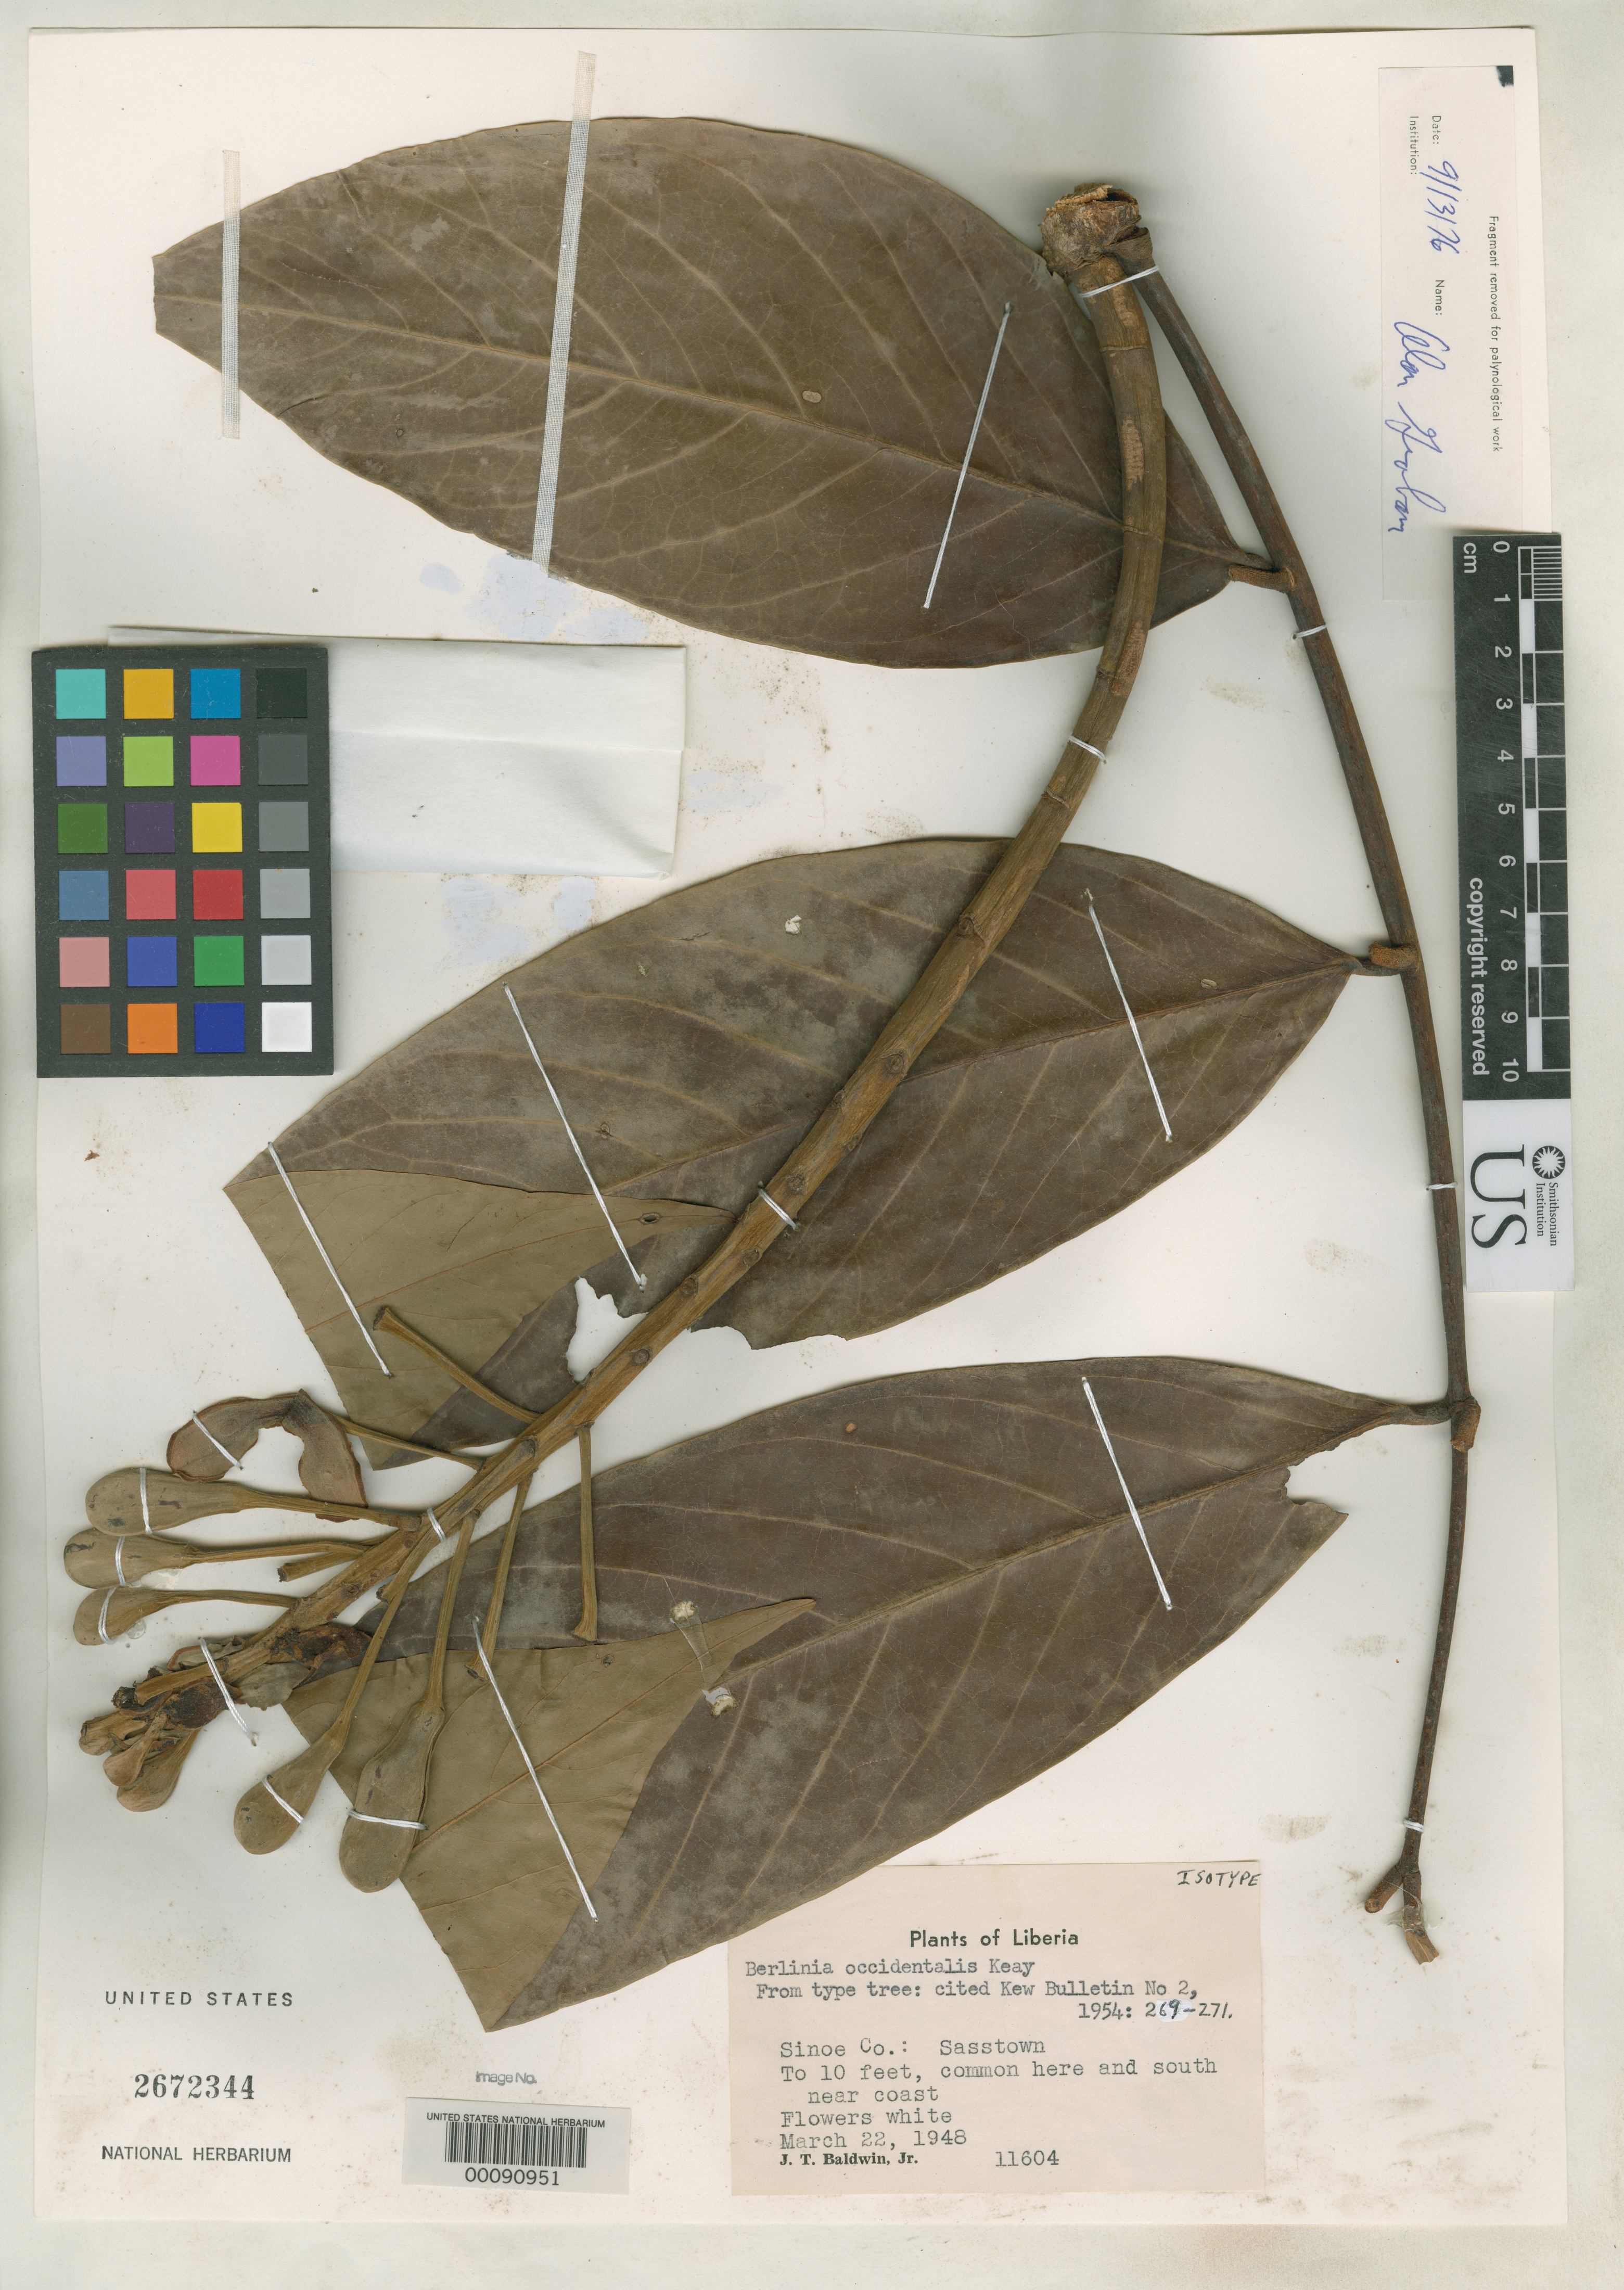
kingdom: Plantae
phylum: Tracheophyta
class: Magnoliopsida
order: Fabales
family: Fabaceae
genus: Berlinia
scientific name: Berlinia occidentalis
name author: Keay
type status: Isotype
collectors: J. T. Baldwin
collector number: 11604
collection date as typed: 22 Mar 1948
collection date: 1948-03-22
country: Liberia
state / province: Sinoe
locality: Sasstown.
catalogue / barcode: US 2672344